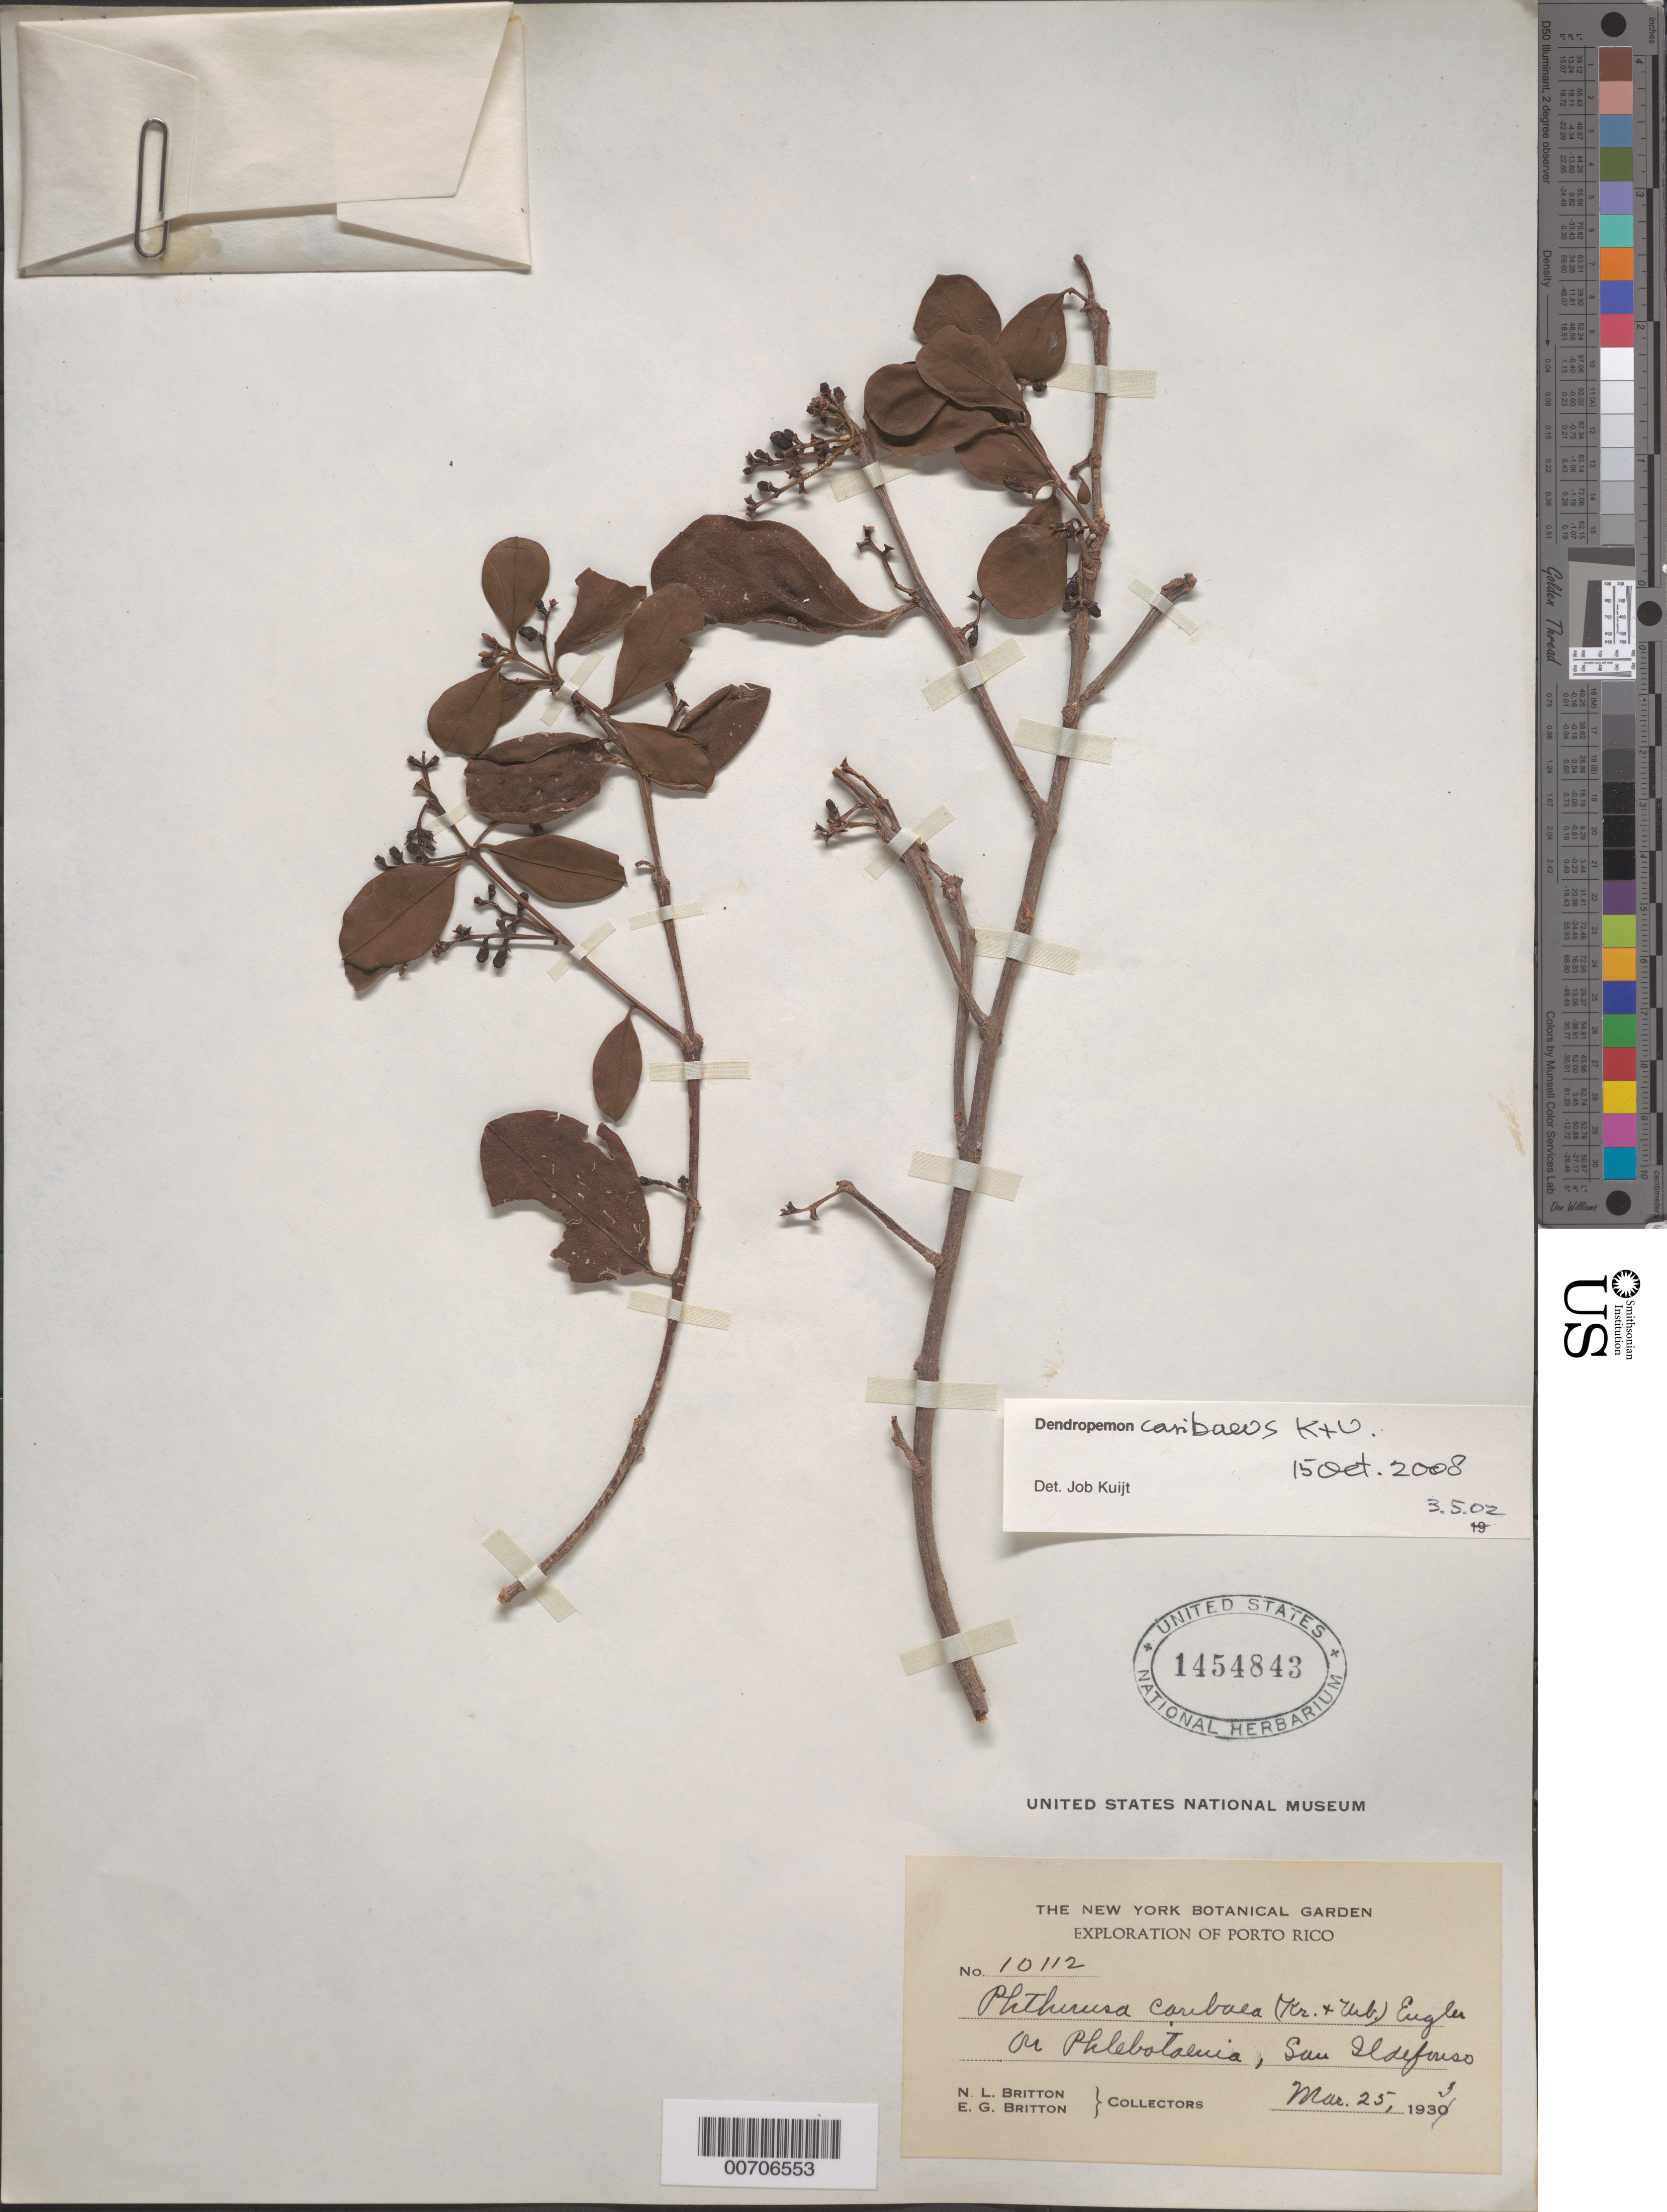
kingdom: Plantae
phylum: Tracheophyta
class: Magnoliopsida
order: Santalales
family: Loranthaceae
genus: Dendropemon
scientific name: Dendropemon caribaeus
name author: Krug & Urb.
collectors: N. Britton & E. G. Britton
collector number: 10112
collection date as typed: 25 Mar 1933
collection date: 1933-03-25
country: Puerto Rico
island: Greater Antilles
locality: Sierra de Naguabo ad Rio Blanco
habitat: On Phlebotaenia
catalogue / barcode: US 1454843